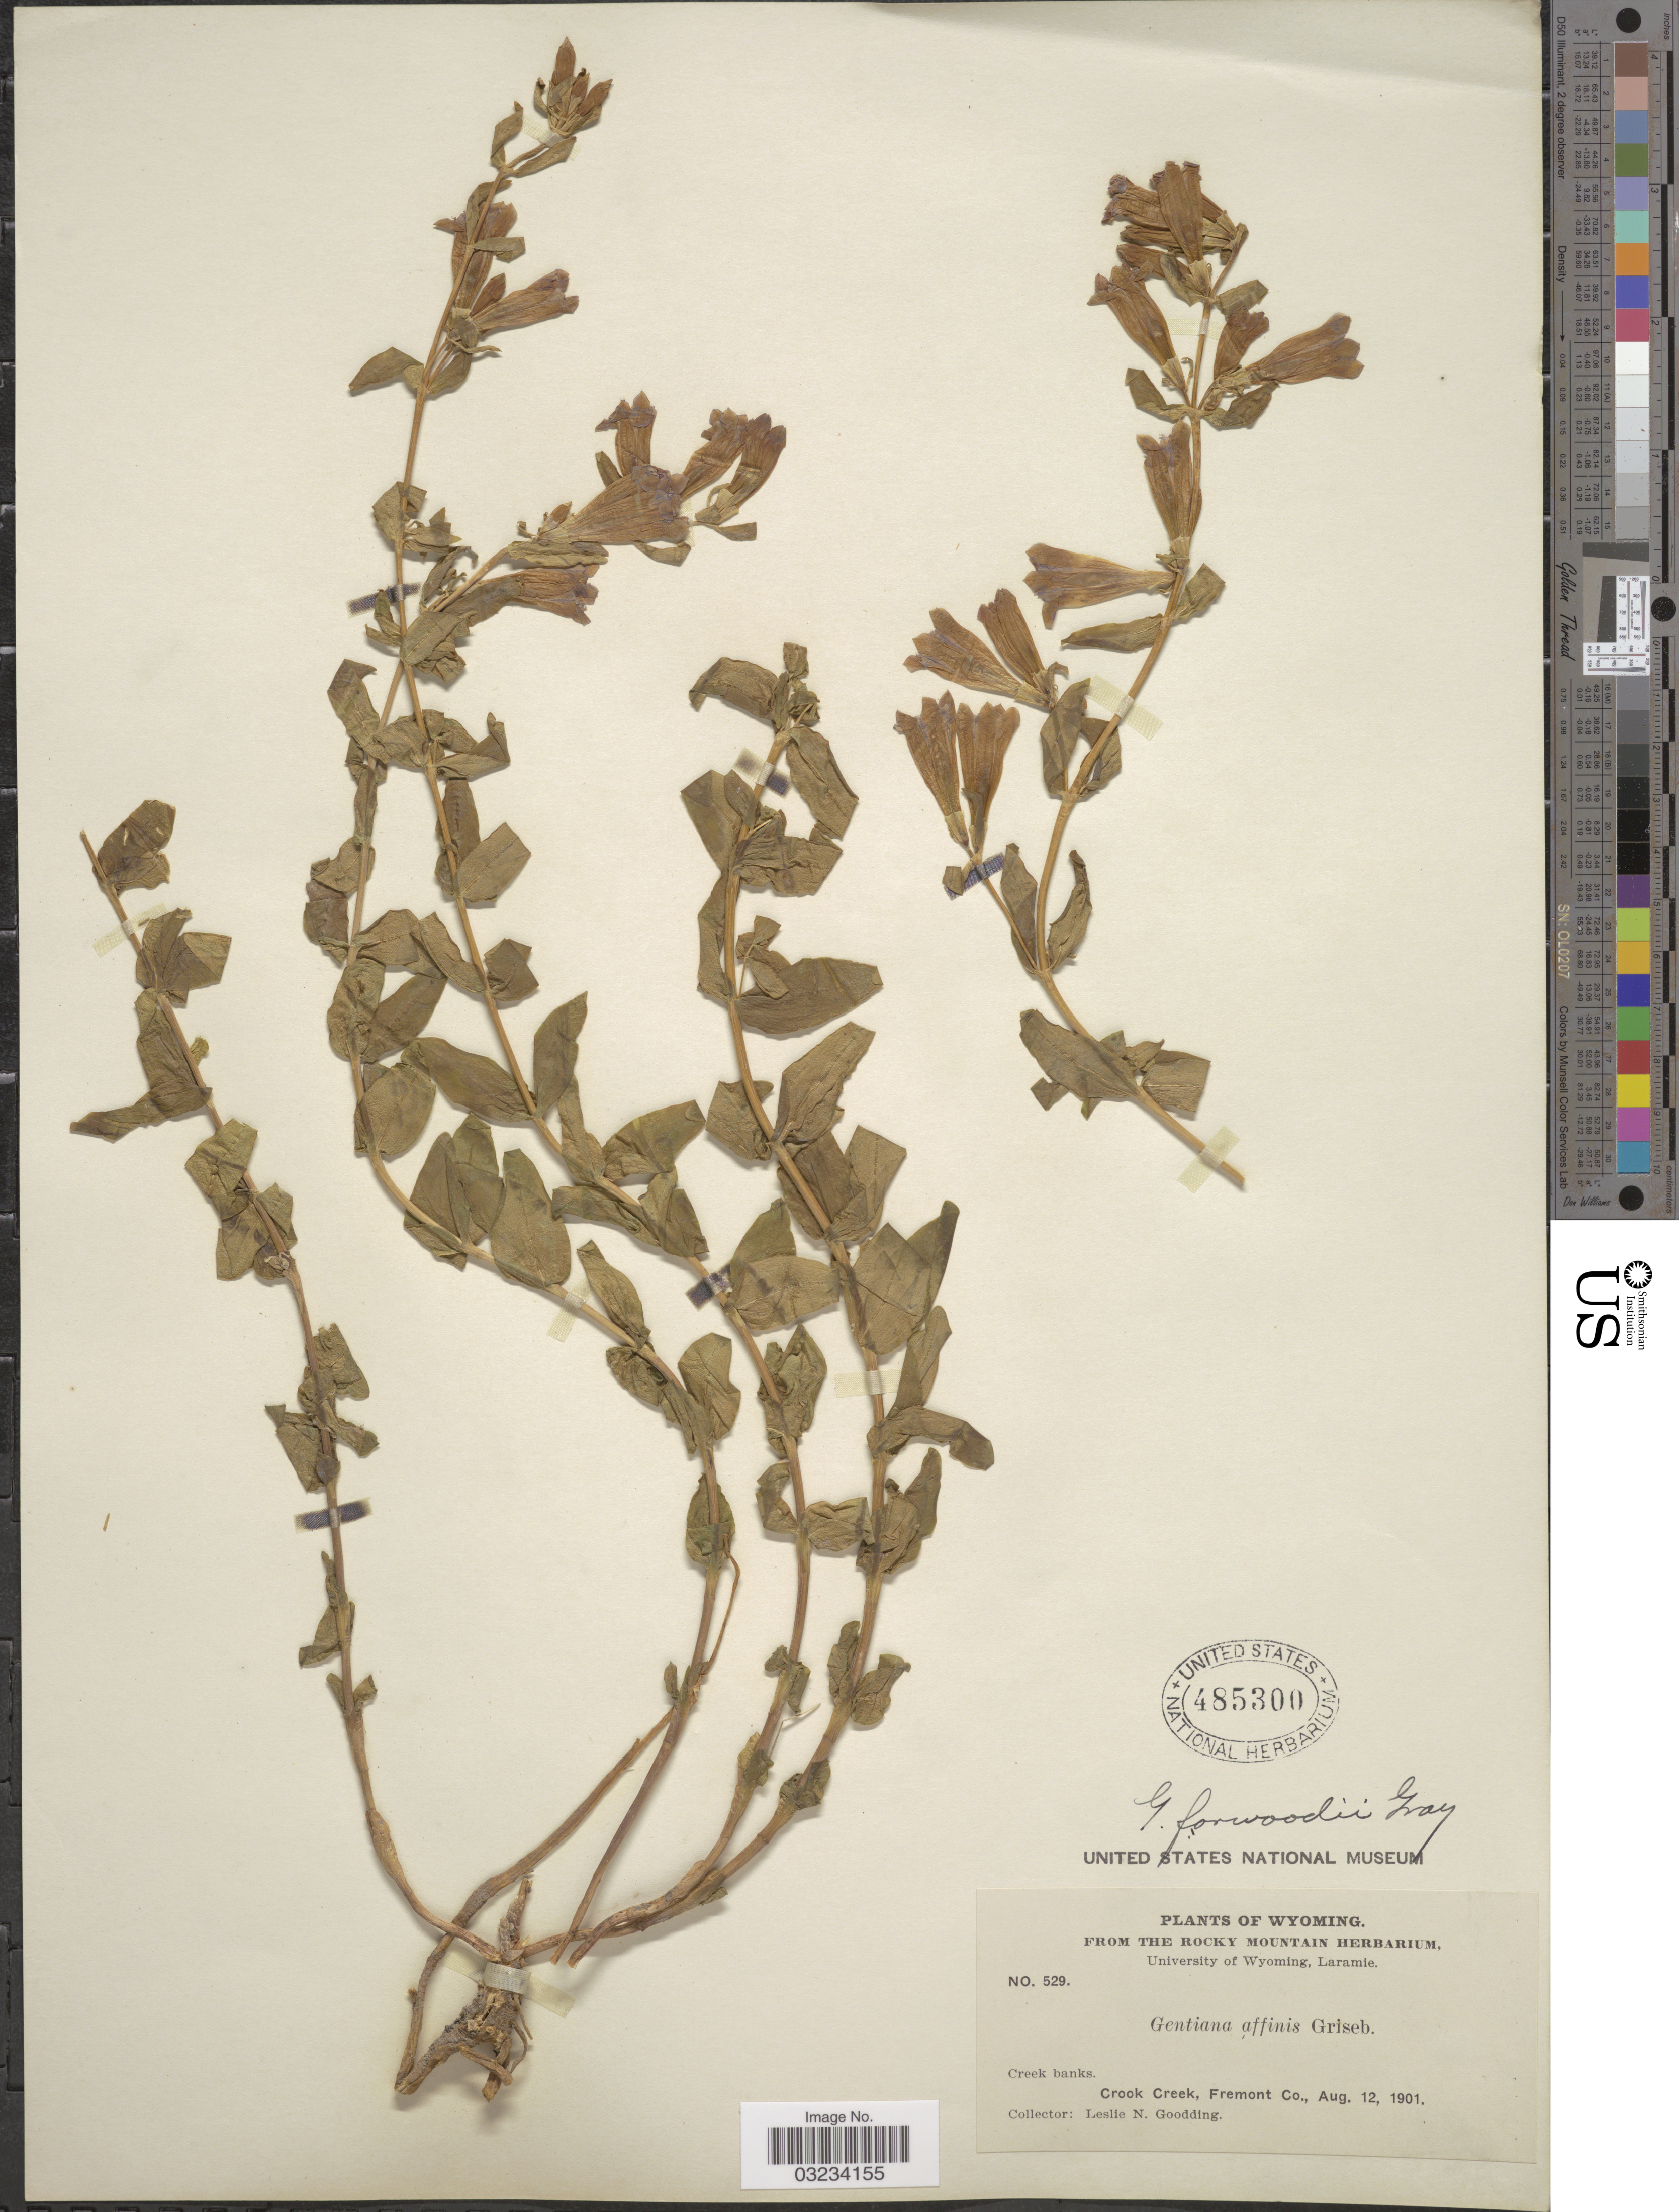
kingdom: Plantae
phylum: Tracheophyta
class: Magnoliopsida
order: Gentianales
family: Gentianaceae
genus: Gentiana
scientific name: Gentiana forwoodii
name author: A. Gray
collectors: L. Gooding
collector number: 529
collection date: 1901-08-12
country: United States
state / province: Wyoming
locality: Crook Creek, Fremont Co.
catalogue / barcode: US 485300